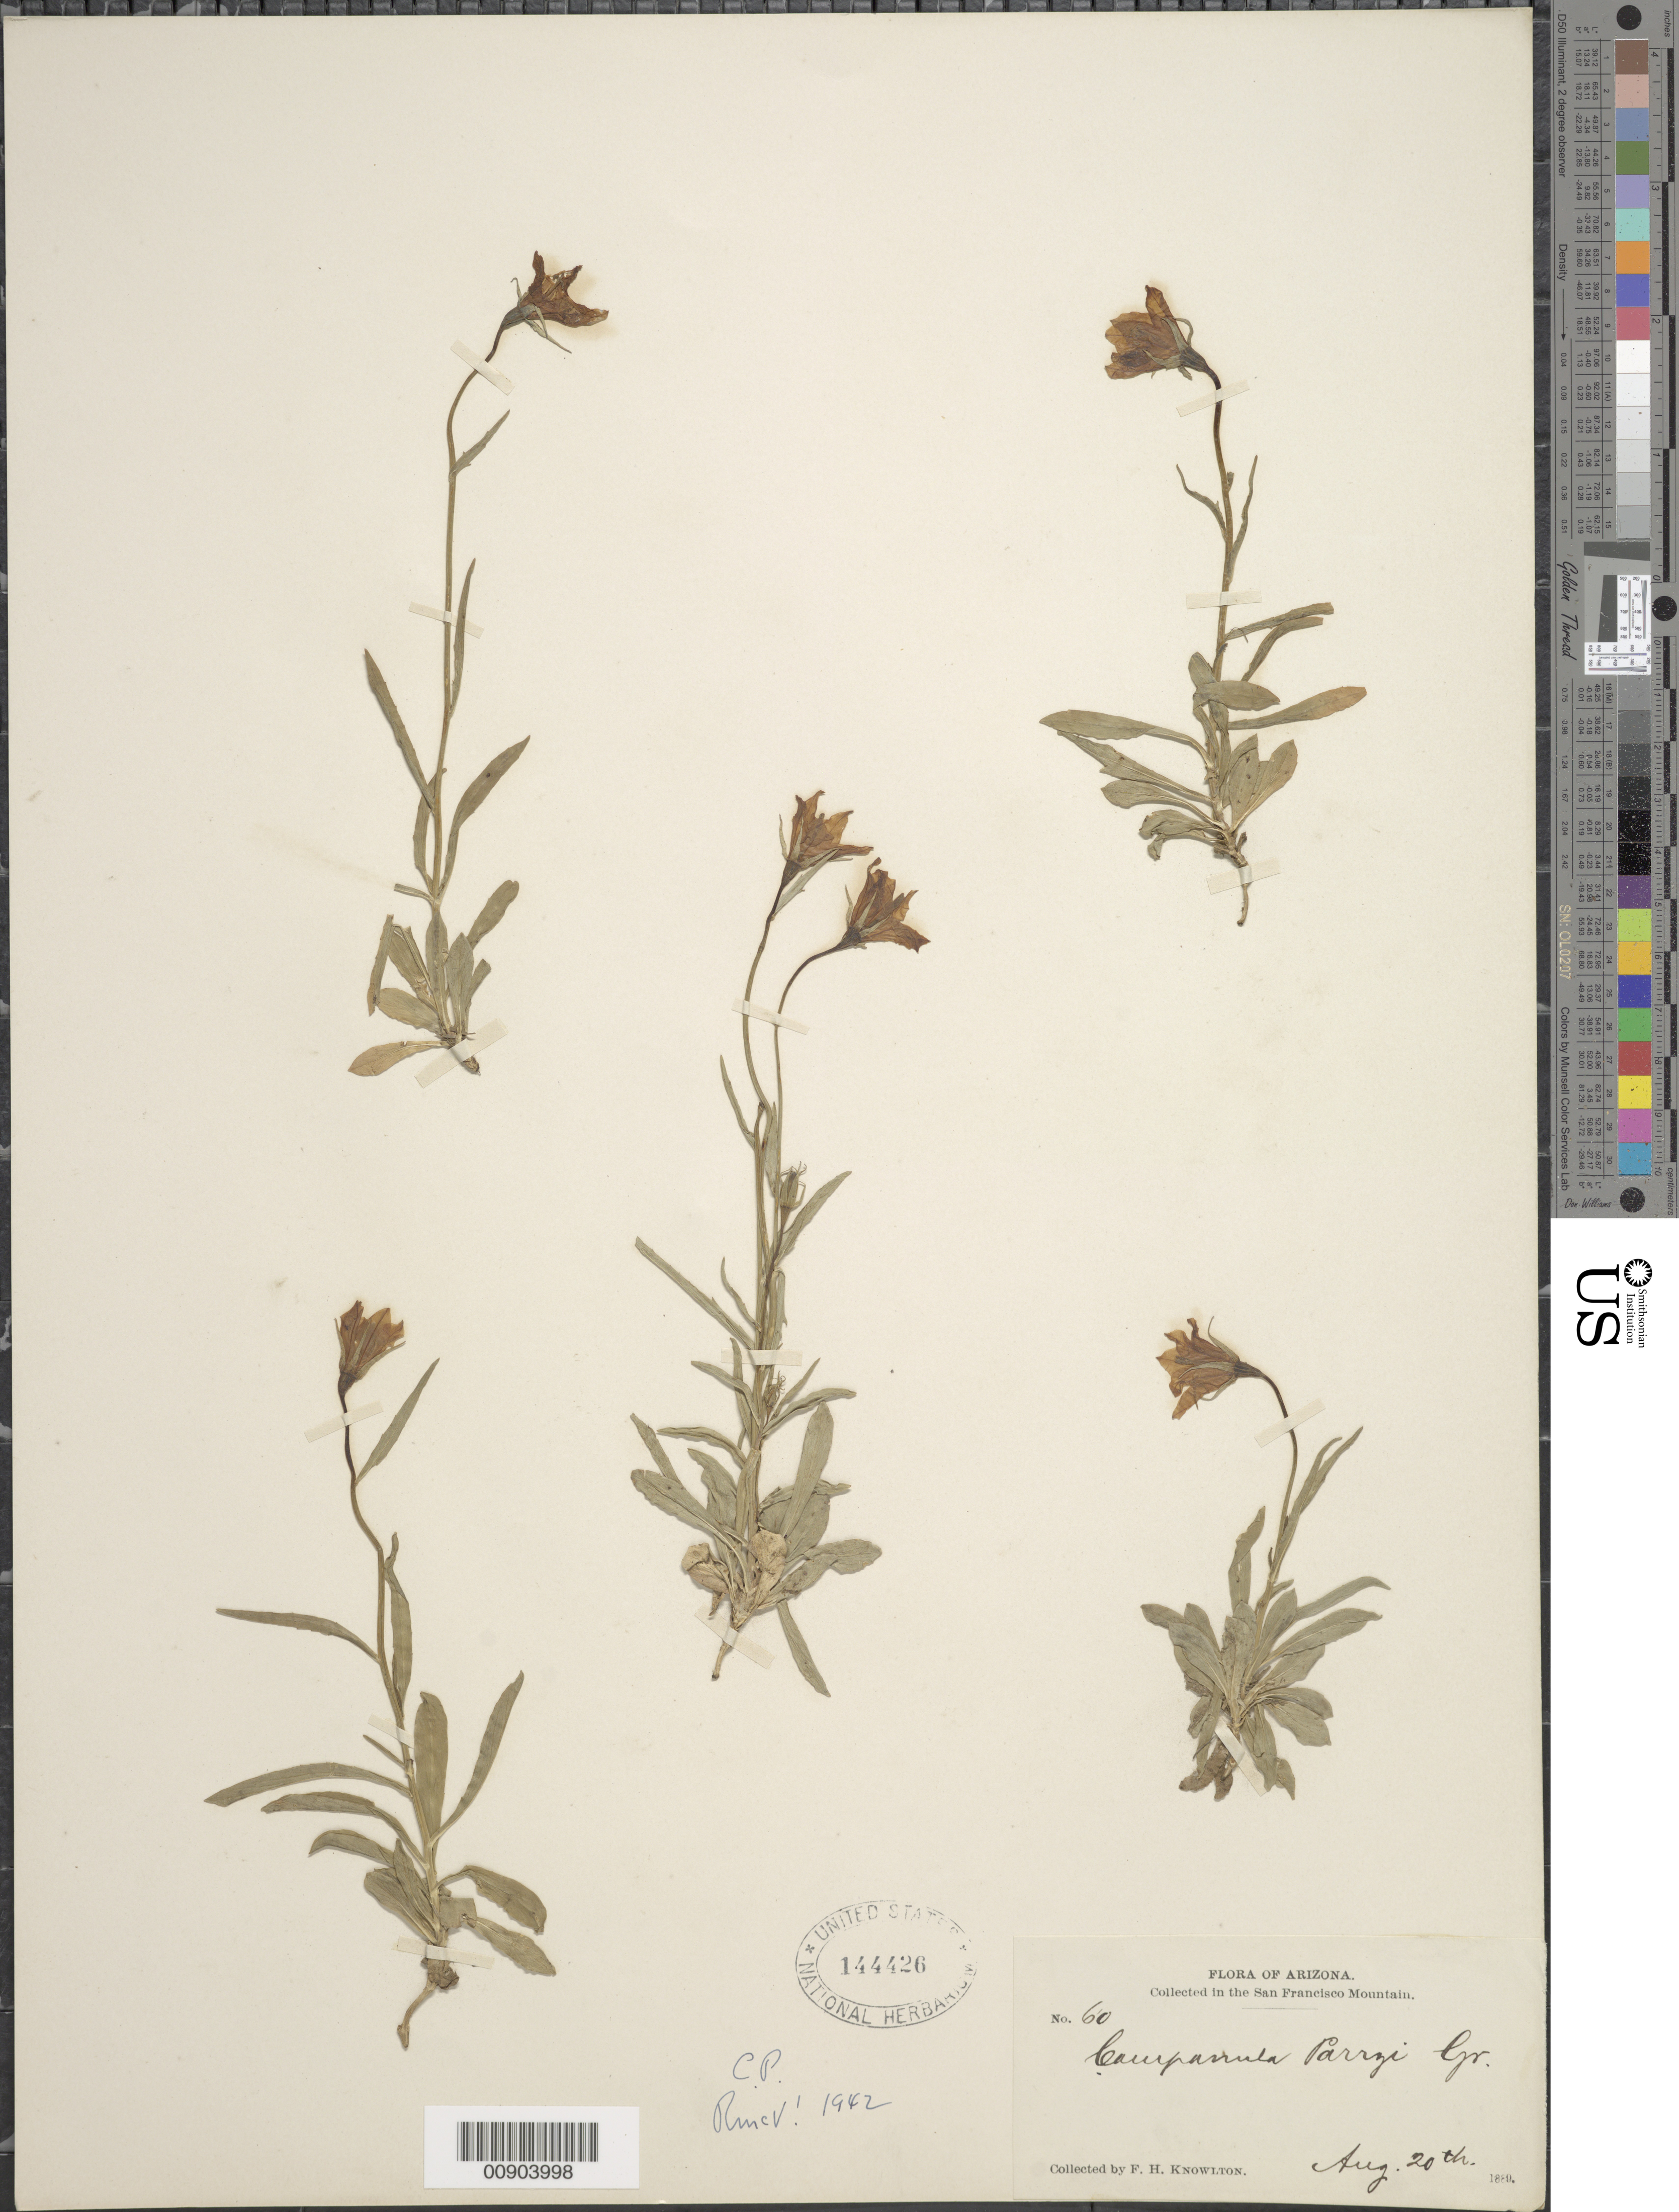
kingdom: Plantae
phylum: Tracheophyta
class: Magnoliopsida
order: Asterales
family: Campanulaceae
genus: Campanula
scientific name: Campanula parryi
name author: A. Gray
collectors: F. H. Knowlton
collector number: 60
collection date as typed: Aug. 20th 1880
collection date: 1880-08-20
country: United States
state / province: Arizona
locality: San Franciso Mountains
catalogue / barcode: US 144426